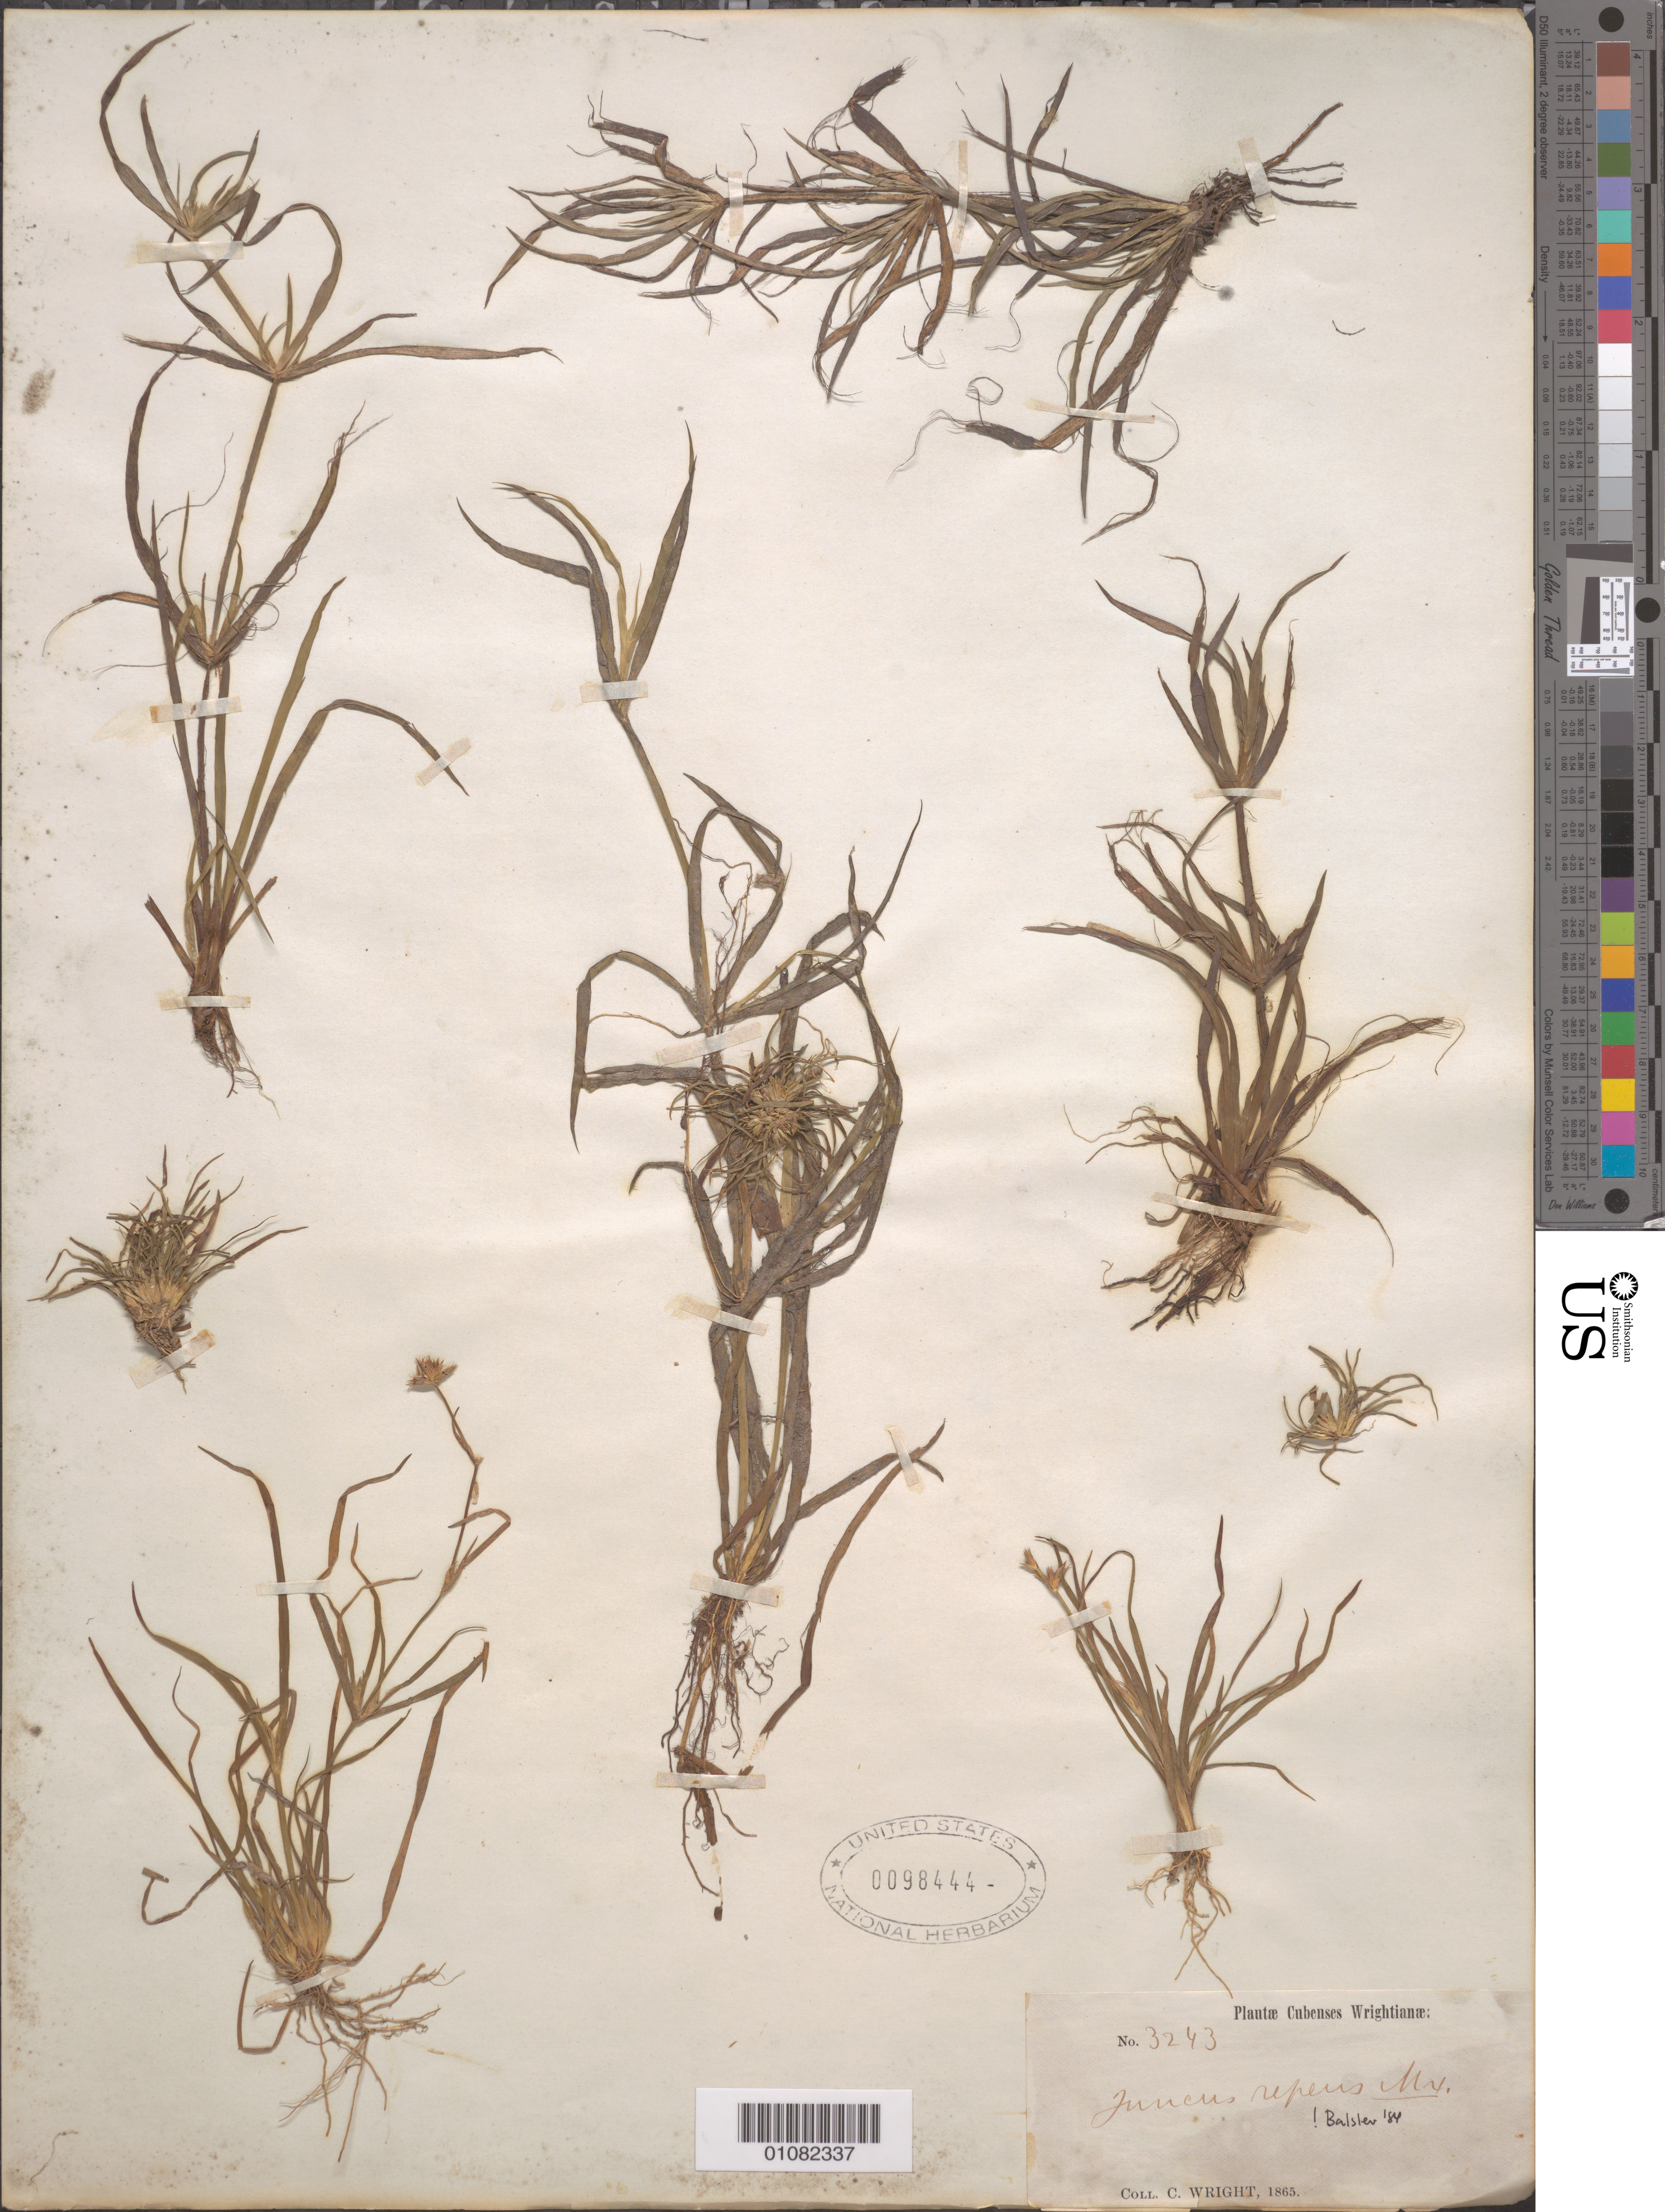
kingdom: Plantae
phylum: Tracheophyta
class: Liliopsida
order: Poales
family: Juncaceae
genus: Juncus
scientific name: Juncus repens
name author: Michx.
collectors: C. Wright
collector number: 3243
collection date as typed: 1865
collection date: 1865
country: Cuba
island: Cuba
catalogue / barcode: US 98444